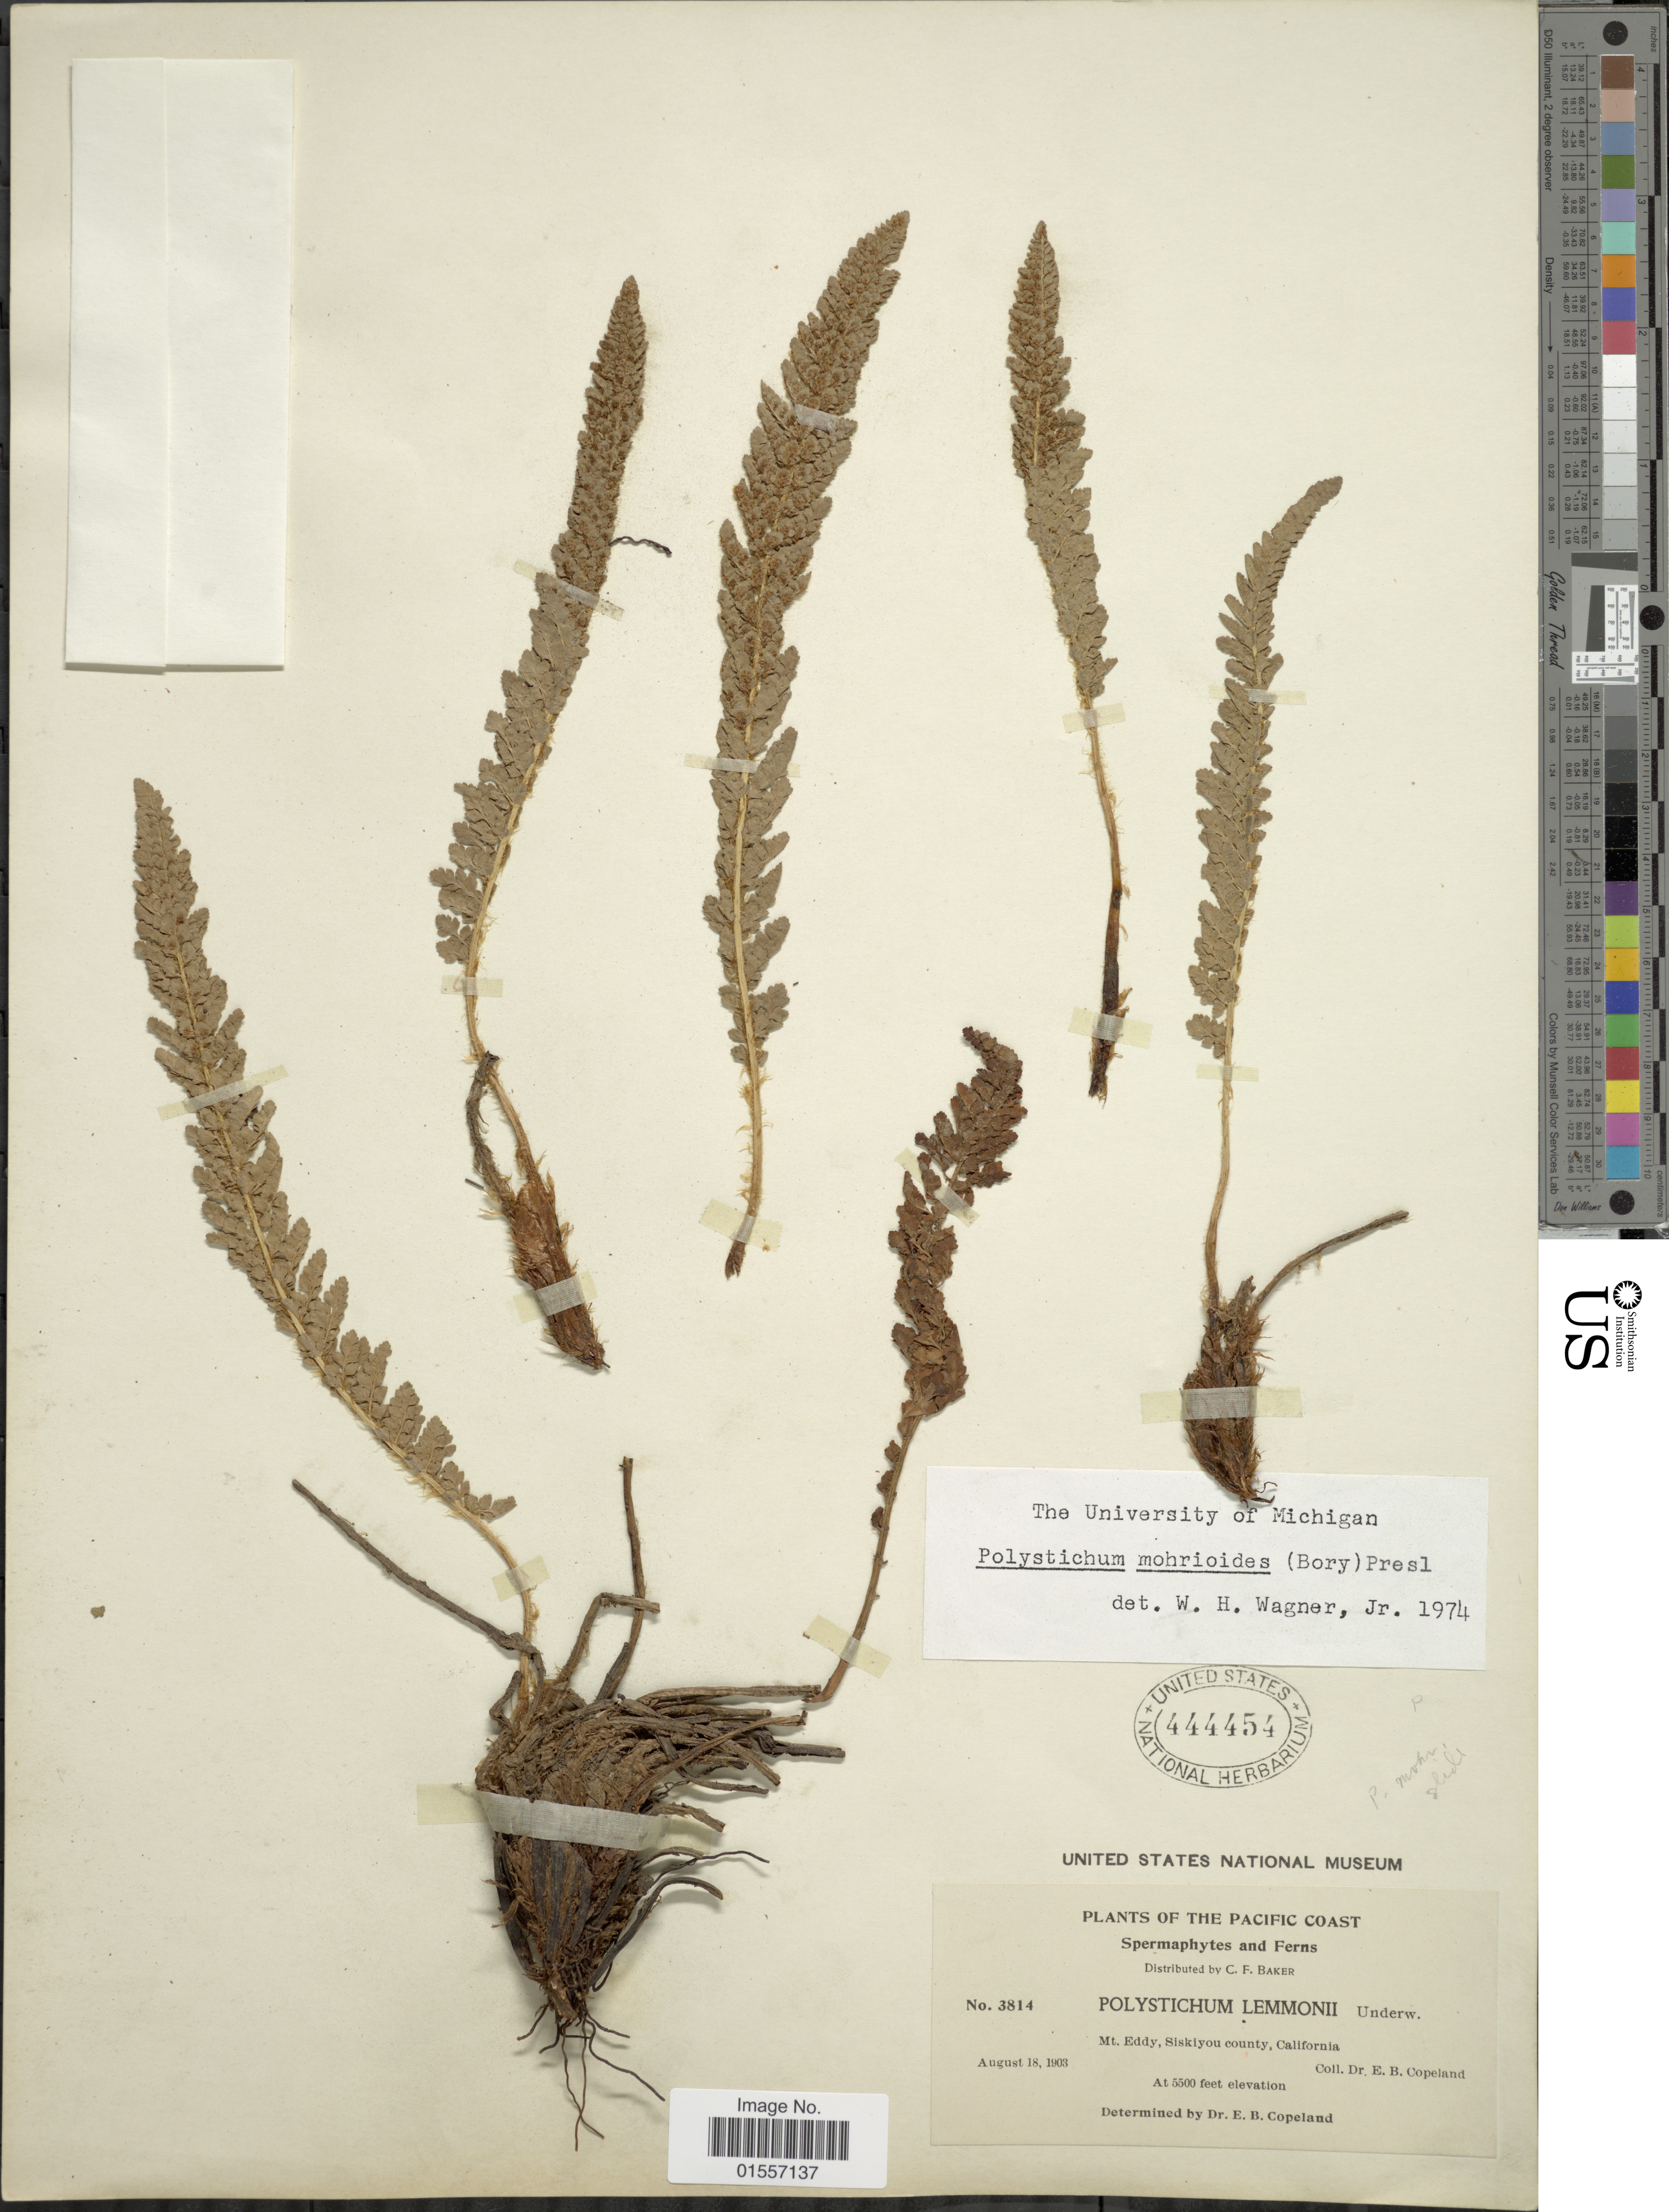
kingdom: Plantae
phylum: Tracheophyta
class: Polypodiopsida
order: Polypodiales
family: Dryopteridaceae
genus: Polystichum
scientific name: Polystichum lemmonii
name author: Underw.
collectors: E. B. Copeland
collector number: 3814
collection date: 1903-08-18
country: United States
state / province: California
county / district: Siskiyou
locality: The Pacific Coast, Mt Eddy, Siskiyou county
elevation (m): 1676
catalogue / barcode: US 444454